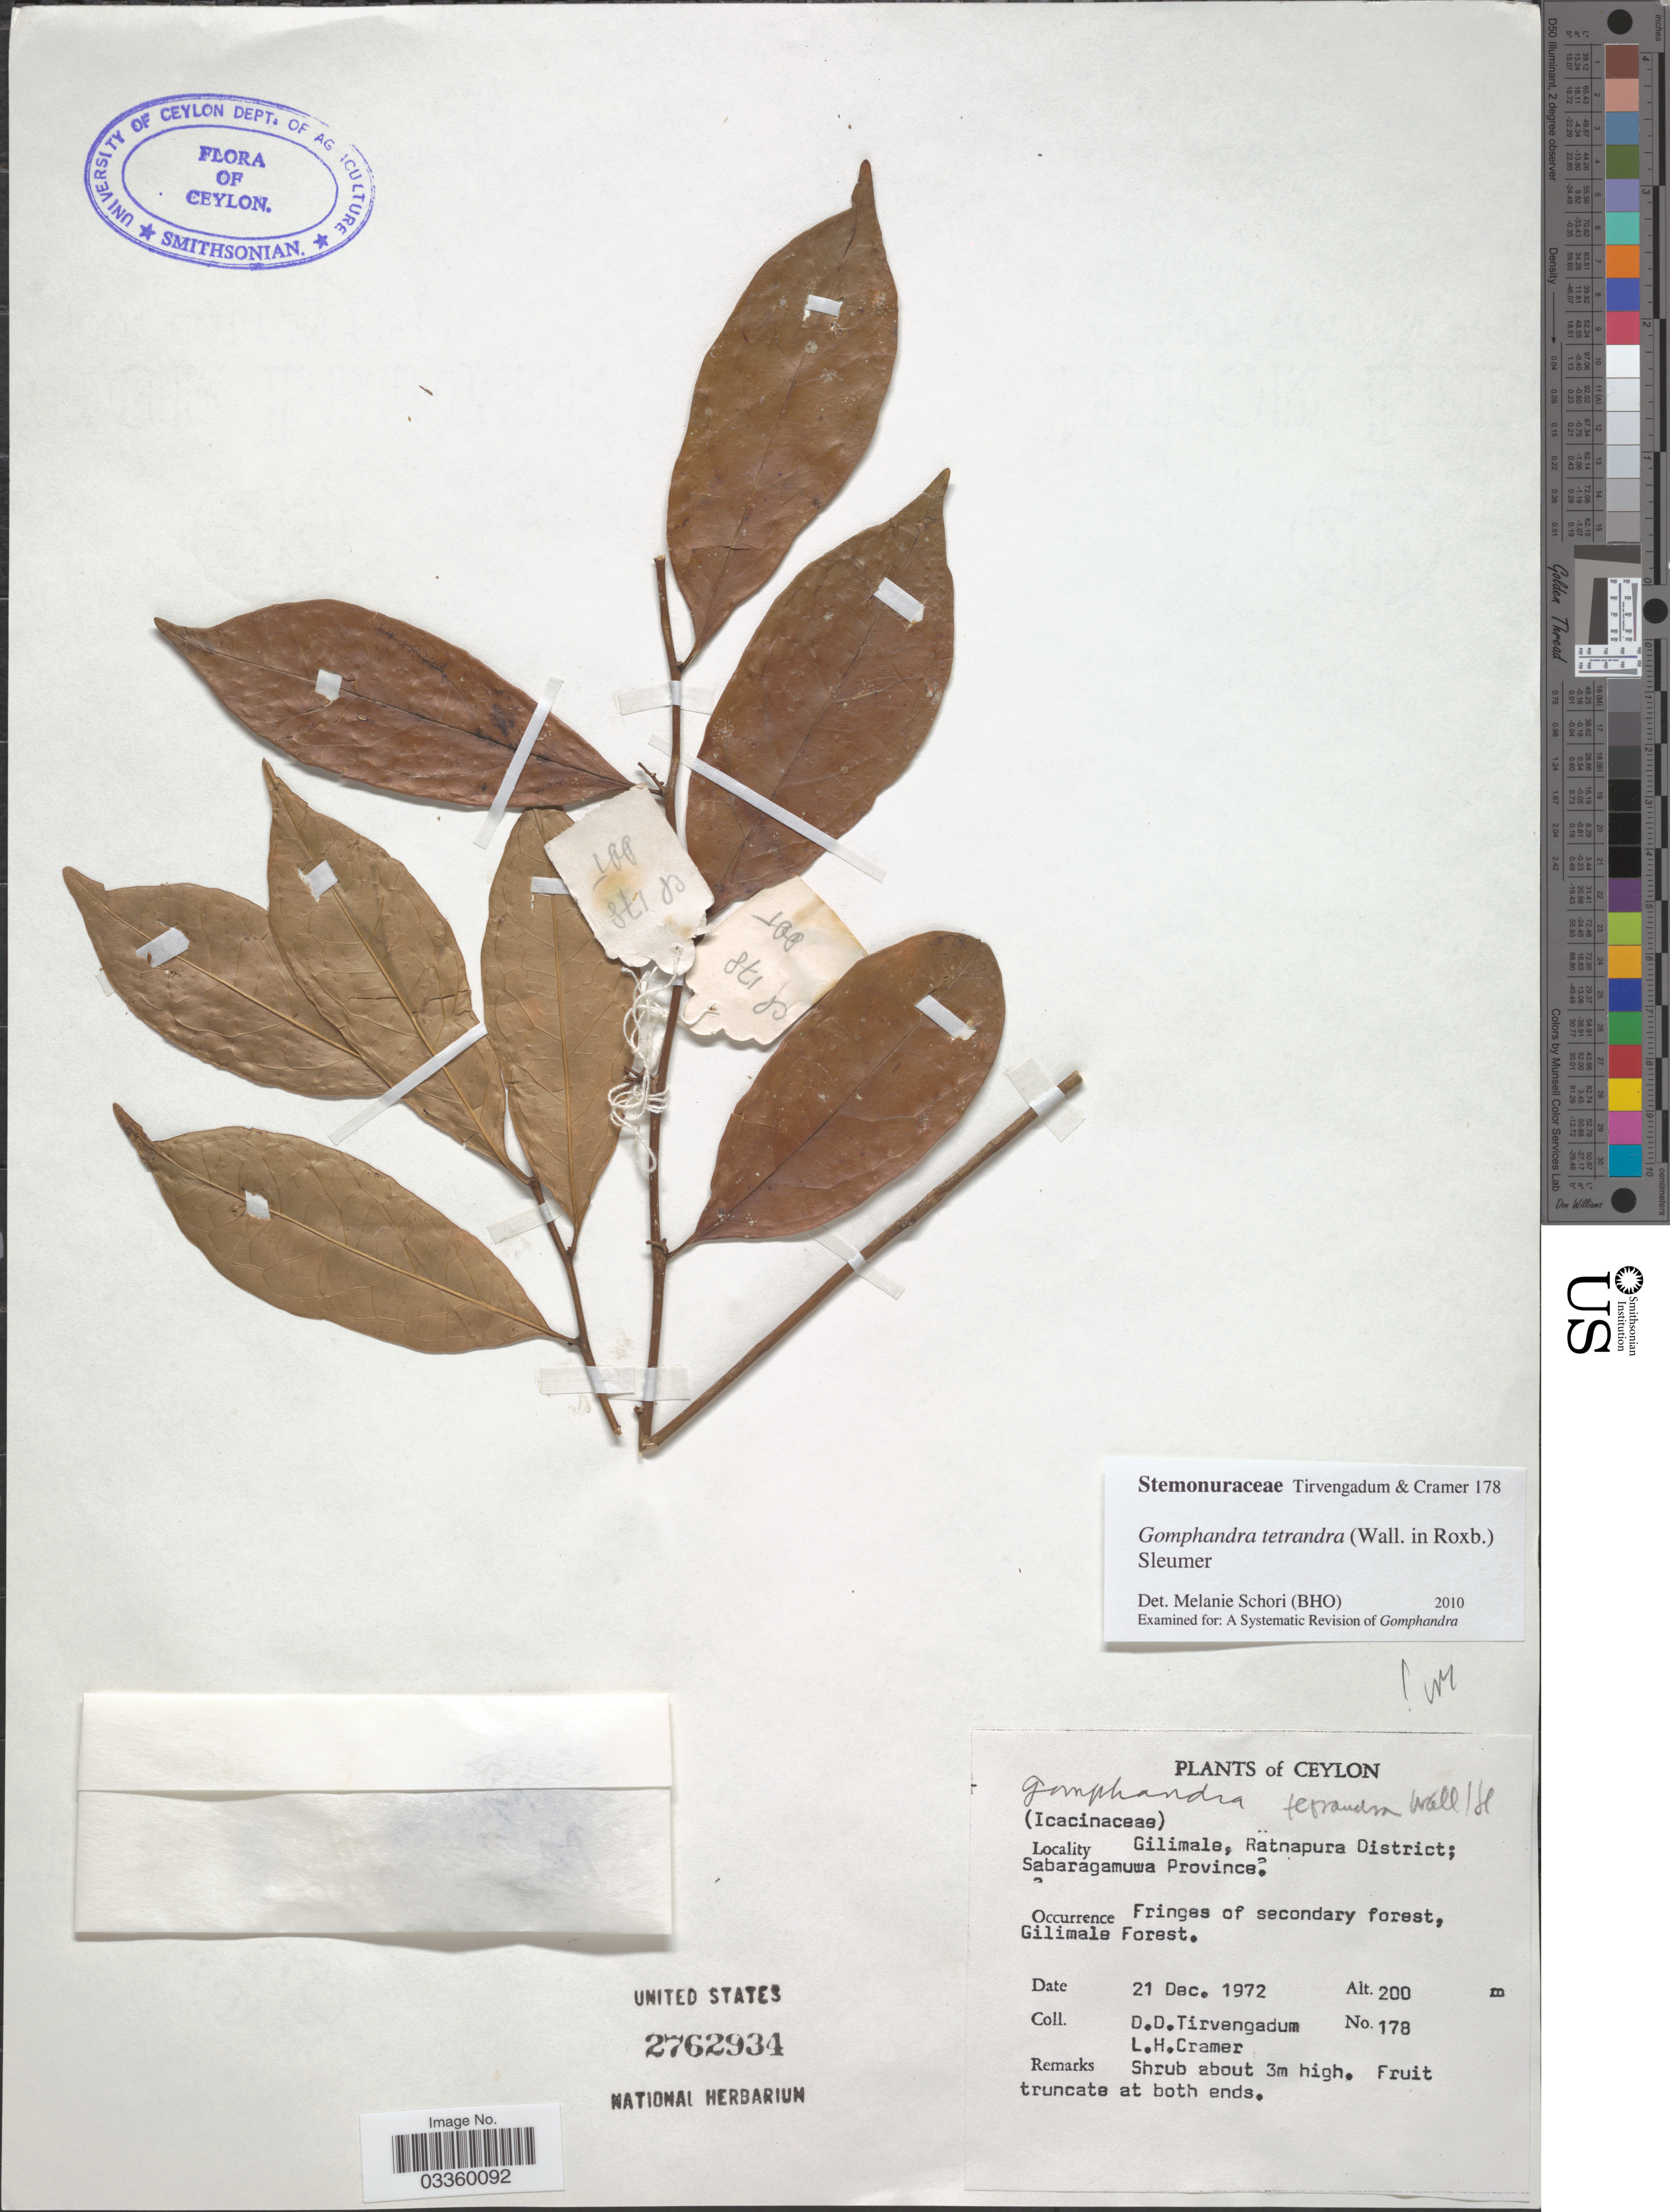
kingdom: Plantae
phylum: Tracheophyta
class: Magnoliopsida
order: Cardiopteridales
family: Stemonuraceae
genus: Gomphandra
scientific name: Gomphandra tetrandra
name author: (Wall.) Sleumer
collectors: D. Tirvengadum & L. H. Cramer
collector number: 178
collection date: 1972-12-21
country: Sri Lanka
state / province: Sabaragamuwa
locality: Ceylon. Gilimale, Ratnapura District. Fringes of secondary forest, Gilimale Forest.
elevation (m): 200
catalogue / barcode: US 2762934